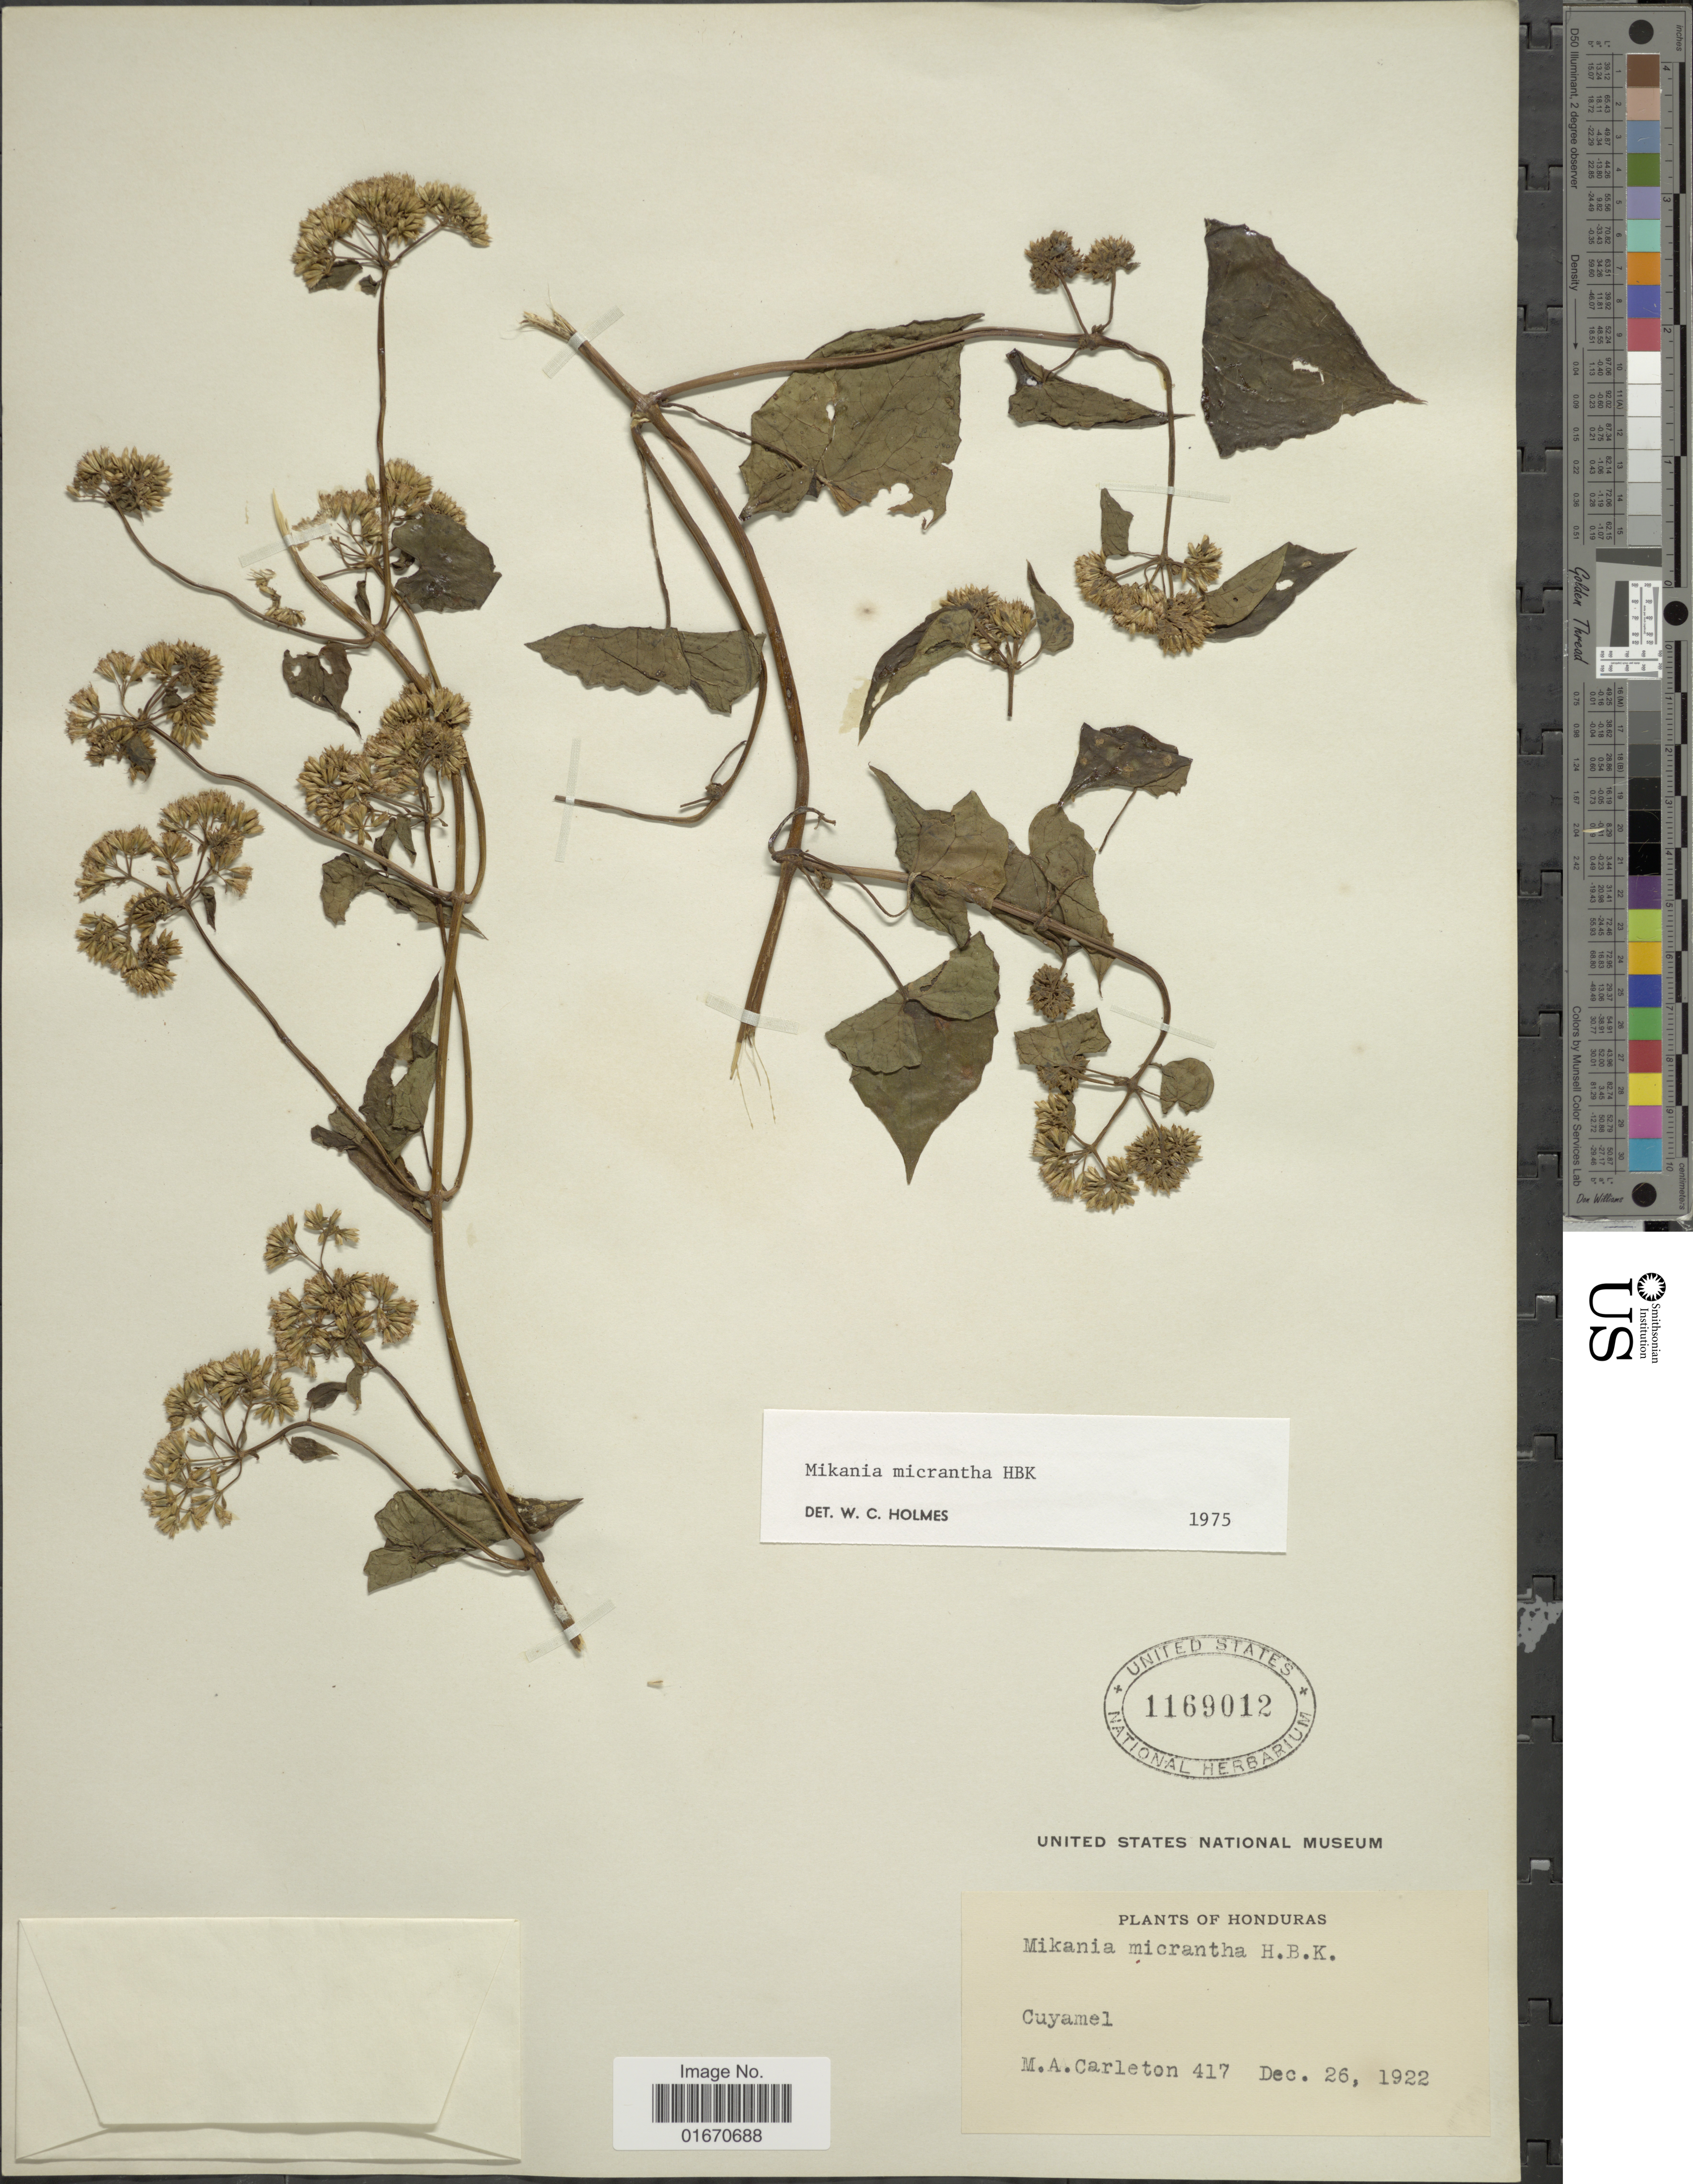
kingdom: Plantae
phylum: Tracheophyta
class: Magnoliopsida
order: Asterales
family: Asteraceae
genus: Mikania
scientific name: Mikania micrantha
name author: Kunth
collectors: M. A. Carleton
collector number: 417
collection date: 1922-12-26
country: Honduras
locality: Cuyamel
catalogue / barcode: US 1169012